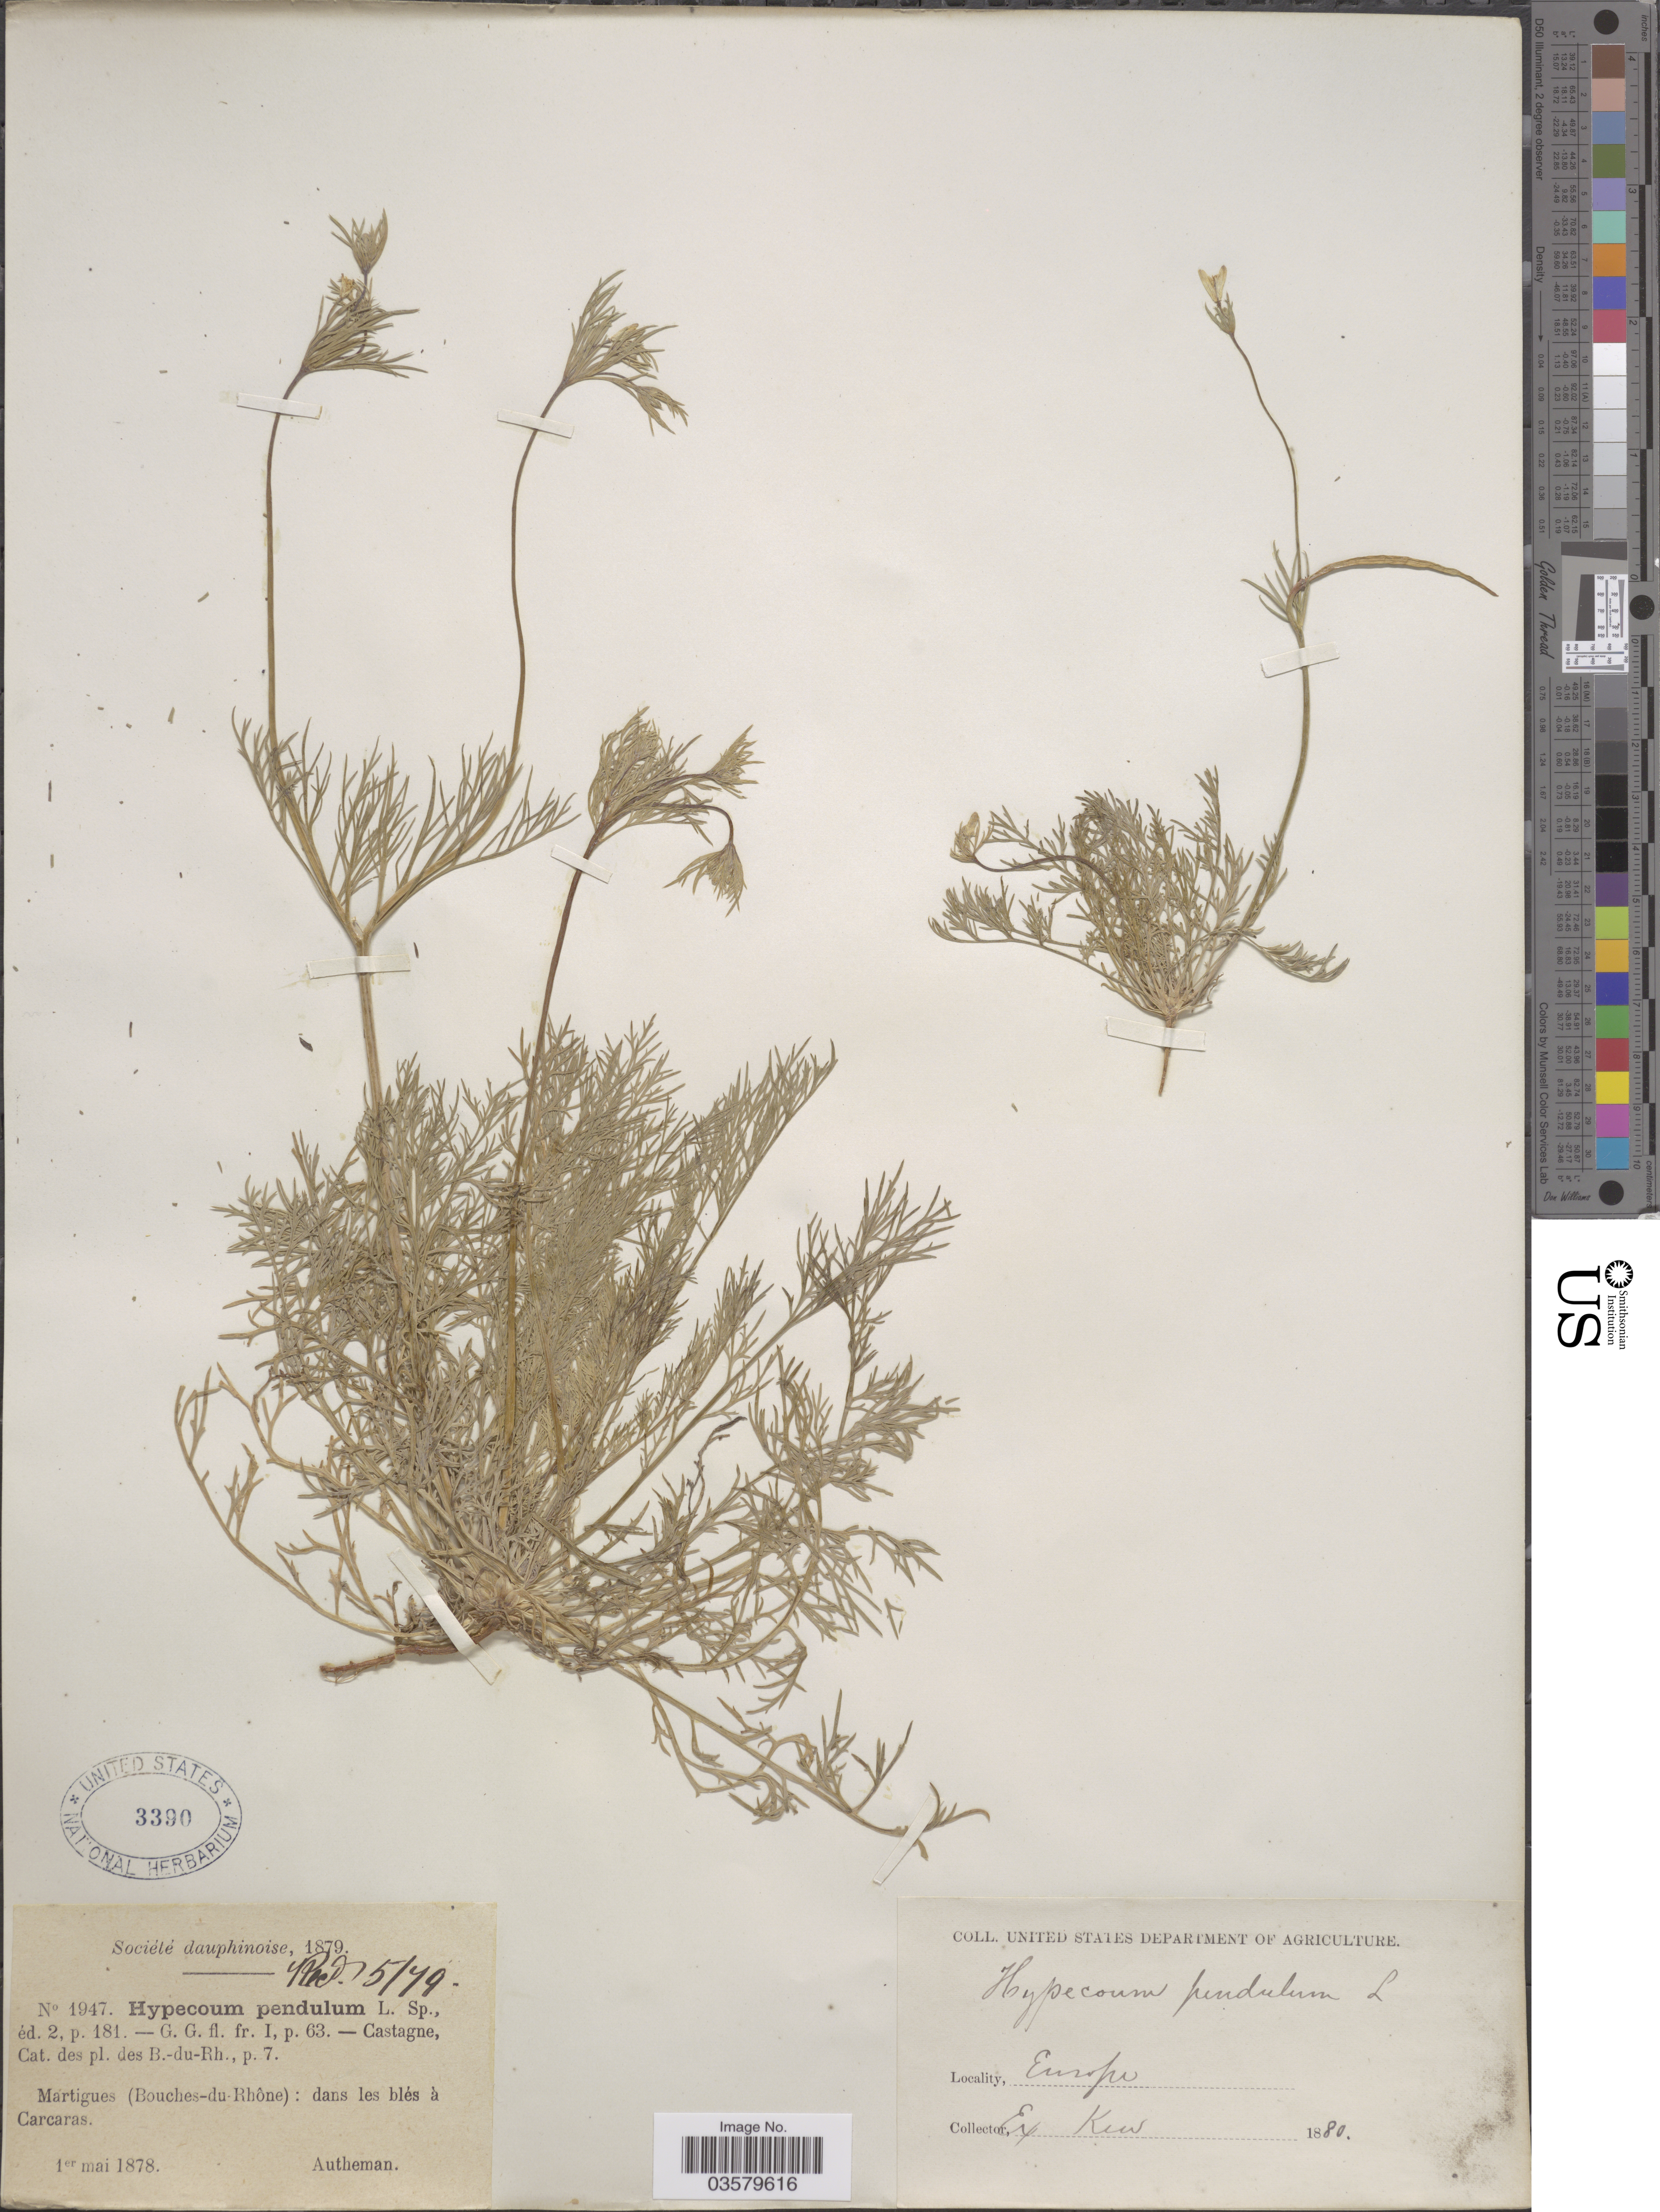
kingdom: Plantae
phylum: Tracheophyta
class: Magnoliopsida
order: Ranunculales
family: Papaveraceae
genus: Hypecoum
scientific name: Hypecoum pendulum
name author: L.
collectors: Autheman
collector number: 1947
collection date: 1878-05-01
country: France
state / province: Provence-Alpes-Côte d'Azur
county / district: Bouches-du-Rhône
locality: Europe. Martigues (Bouches-du-Rhône): dans les blés à Carcaras.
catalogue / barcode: US 3390